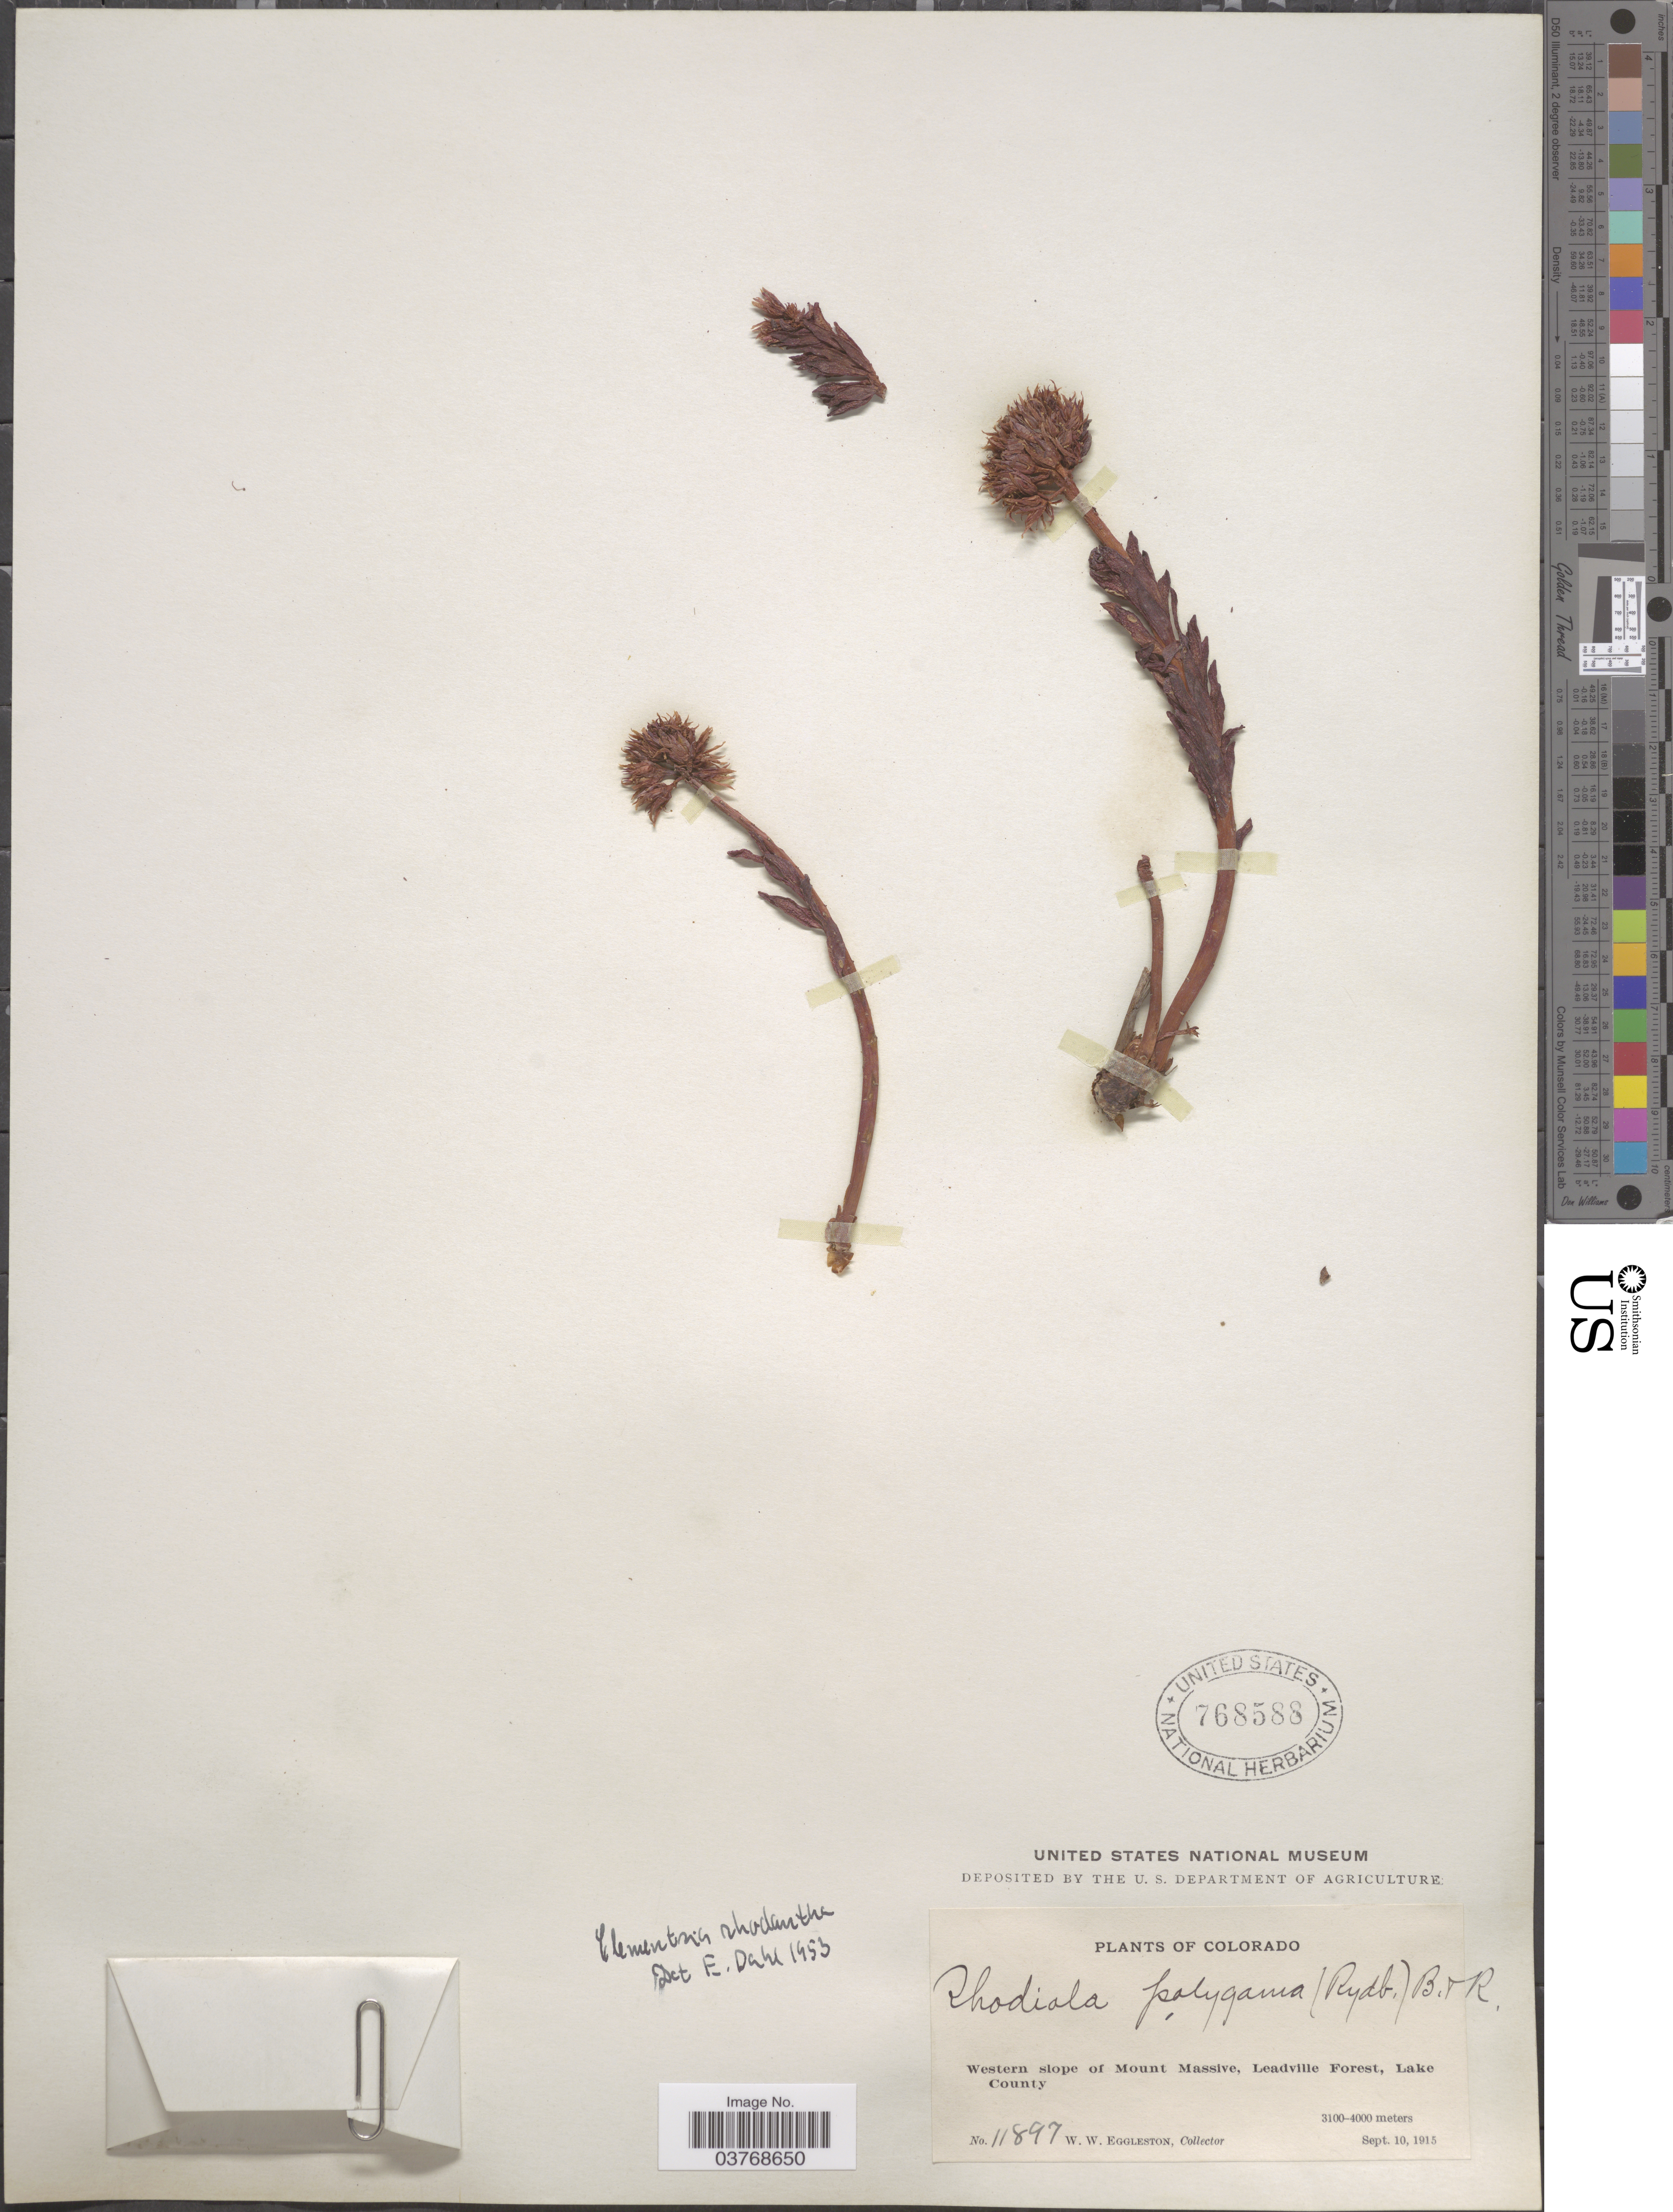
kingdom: Plantae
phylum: Tracheophyta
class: Magnoliopsida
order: Saxifragales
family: Crassulaceae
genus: Rhodiola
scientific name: Rhodiola rhodantha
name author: (A. Gray) H. Jacobsen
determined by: Strong, Mark T., (BOT), Smithsonian Institution - National Museum of Natural History (UNITED STATES)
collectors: W. W. Eggleston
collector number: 11897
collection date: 1915-09-10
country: United States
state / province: Colorado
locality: Western slope of Mount Massive, Leadville Forest, Lake County.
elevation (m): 3100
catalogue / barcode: US 768588